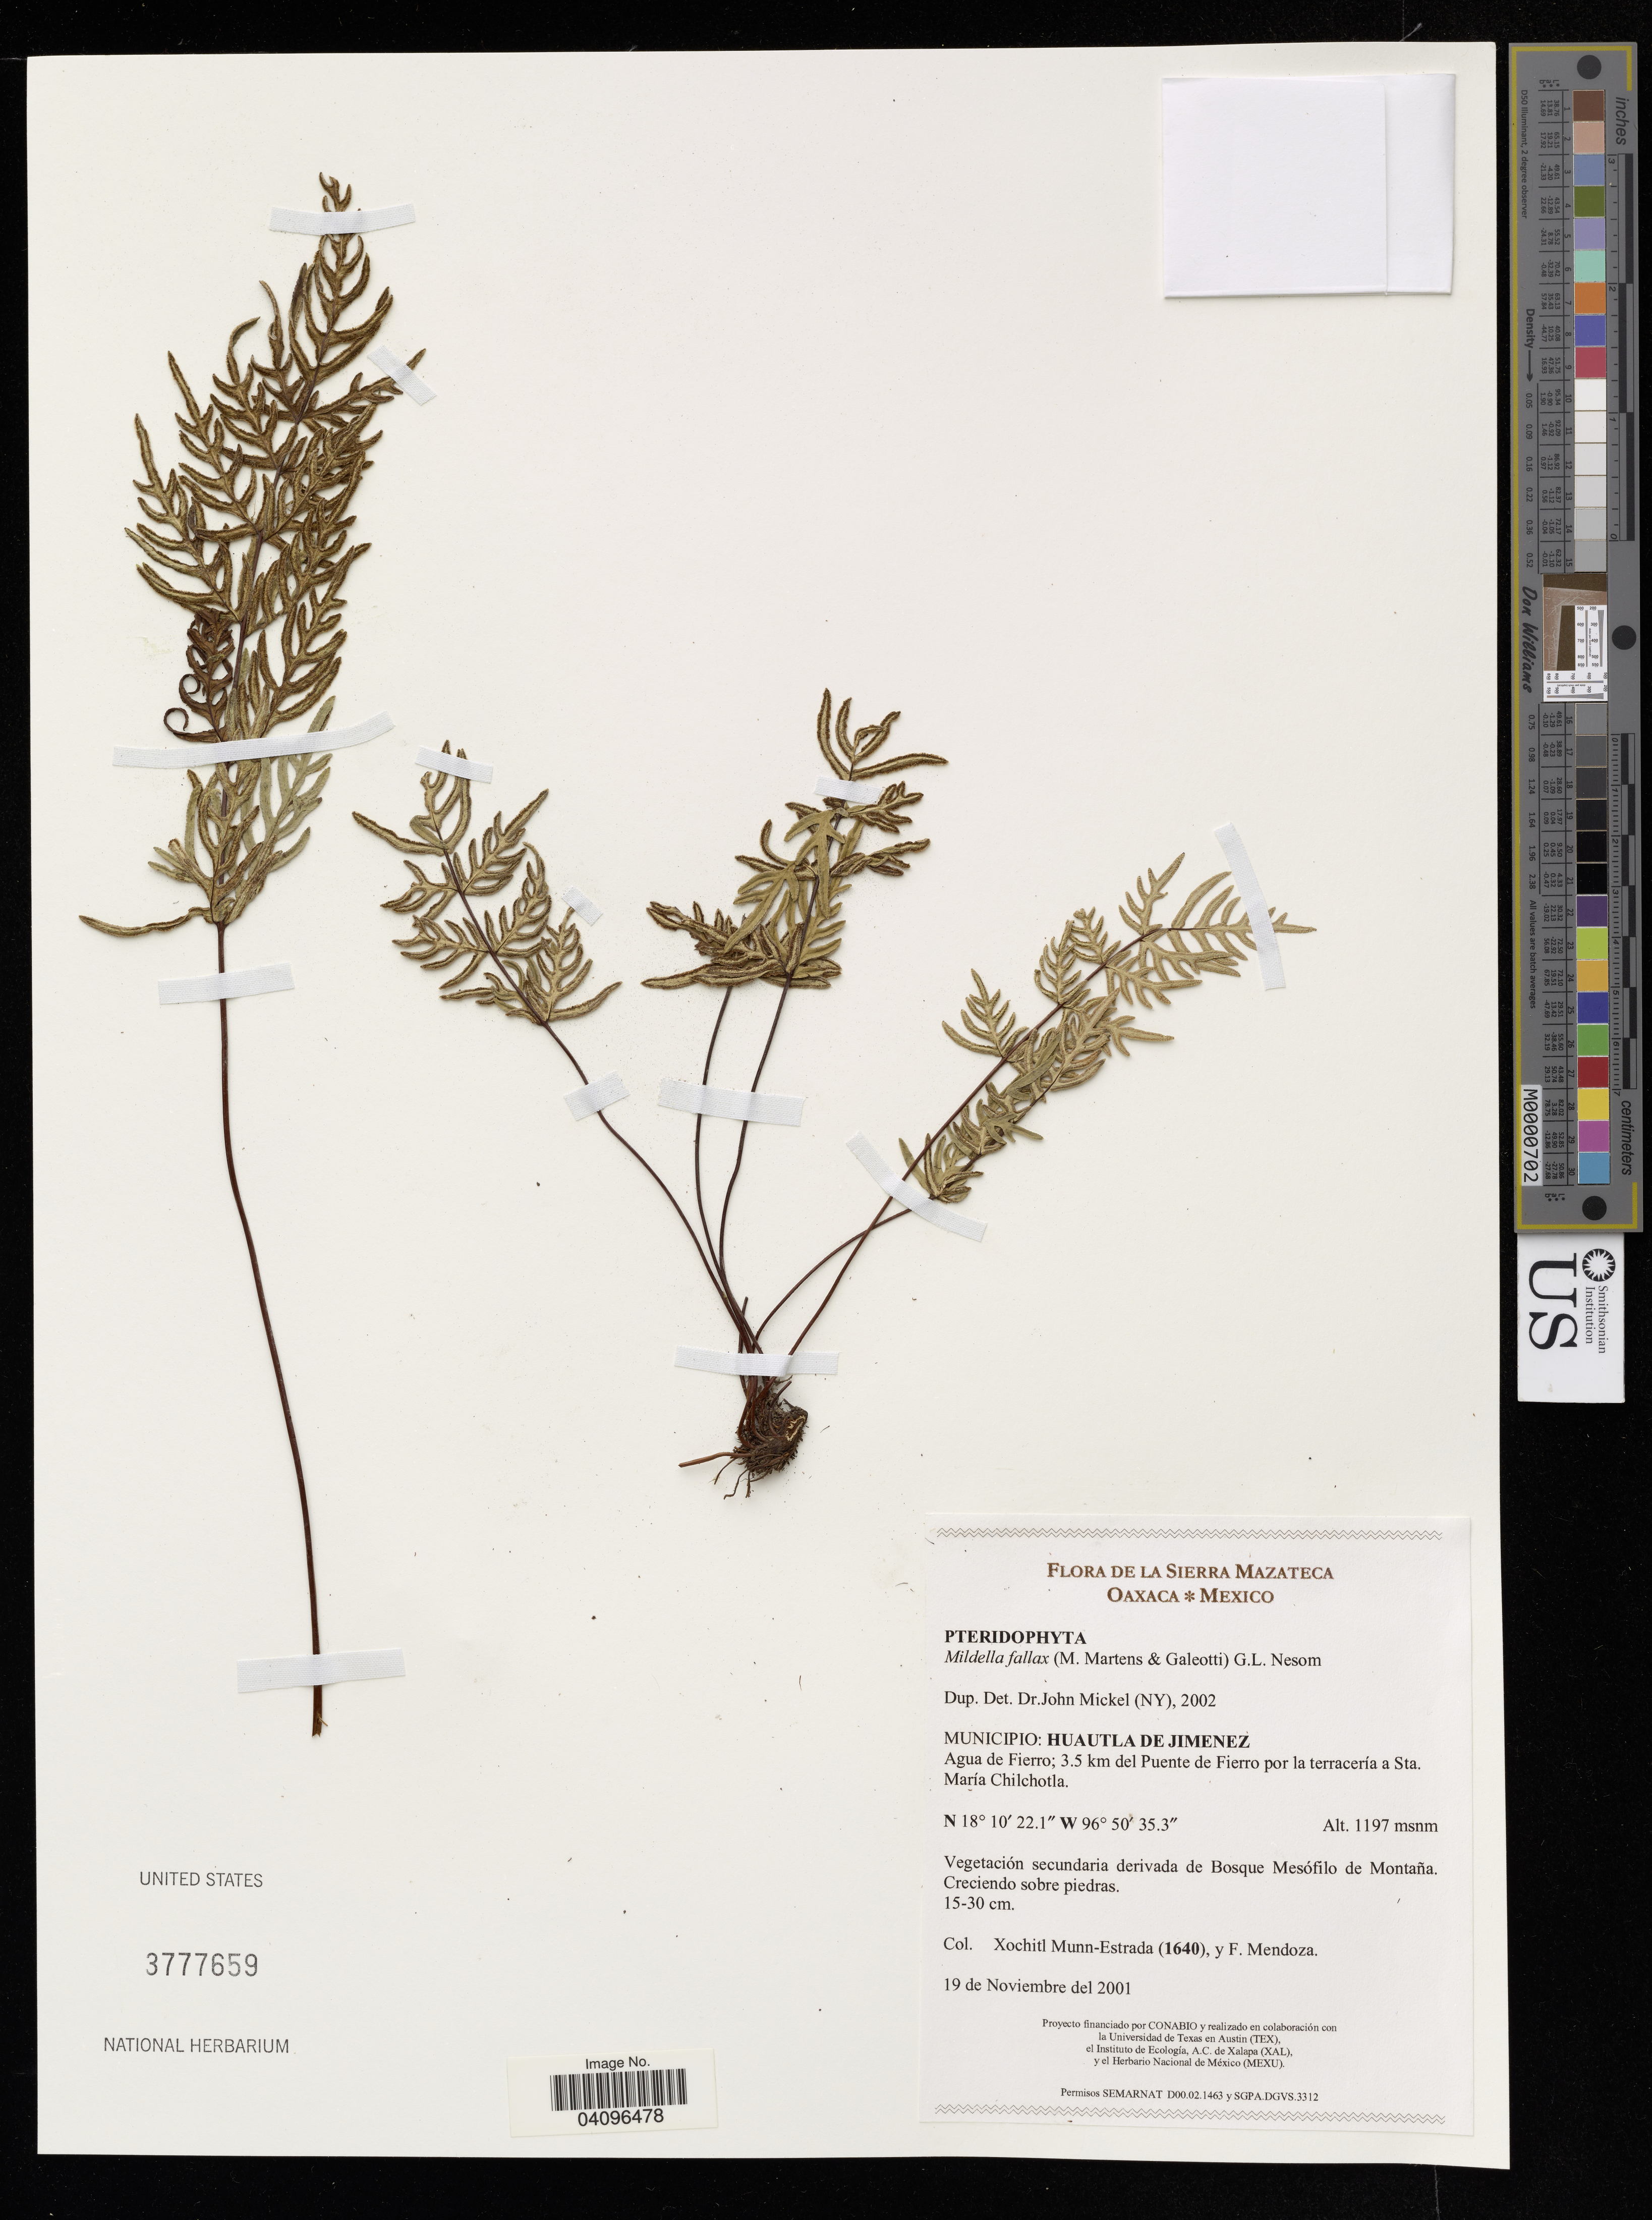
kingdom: Plantae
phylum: Tracheophyta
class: Polypodiopsida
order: Polypodiales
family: Pteridaceae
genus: Mildella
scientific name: Mildella fallax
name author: (M. Martens & Galeotti) G.L. Nesom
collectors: X. Munn-Estrada & F. Mendoza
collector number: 1640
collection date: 2001-11-19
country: Mexico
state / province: Oaxaca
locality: La Sierra Mazateca. Municipio: Huautla de Jimenez. Agua de Fierro; 3.5 km del Puente de Fierro por la terracería a Sta. María Chilchotla.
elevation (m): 1197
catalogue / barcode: US 3777659